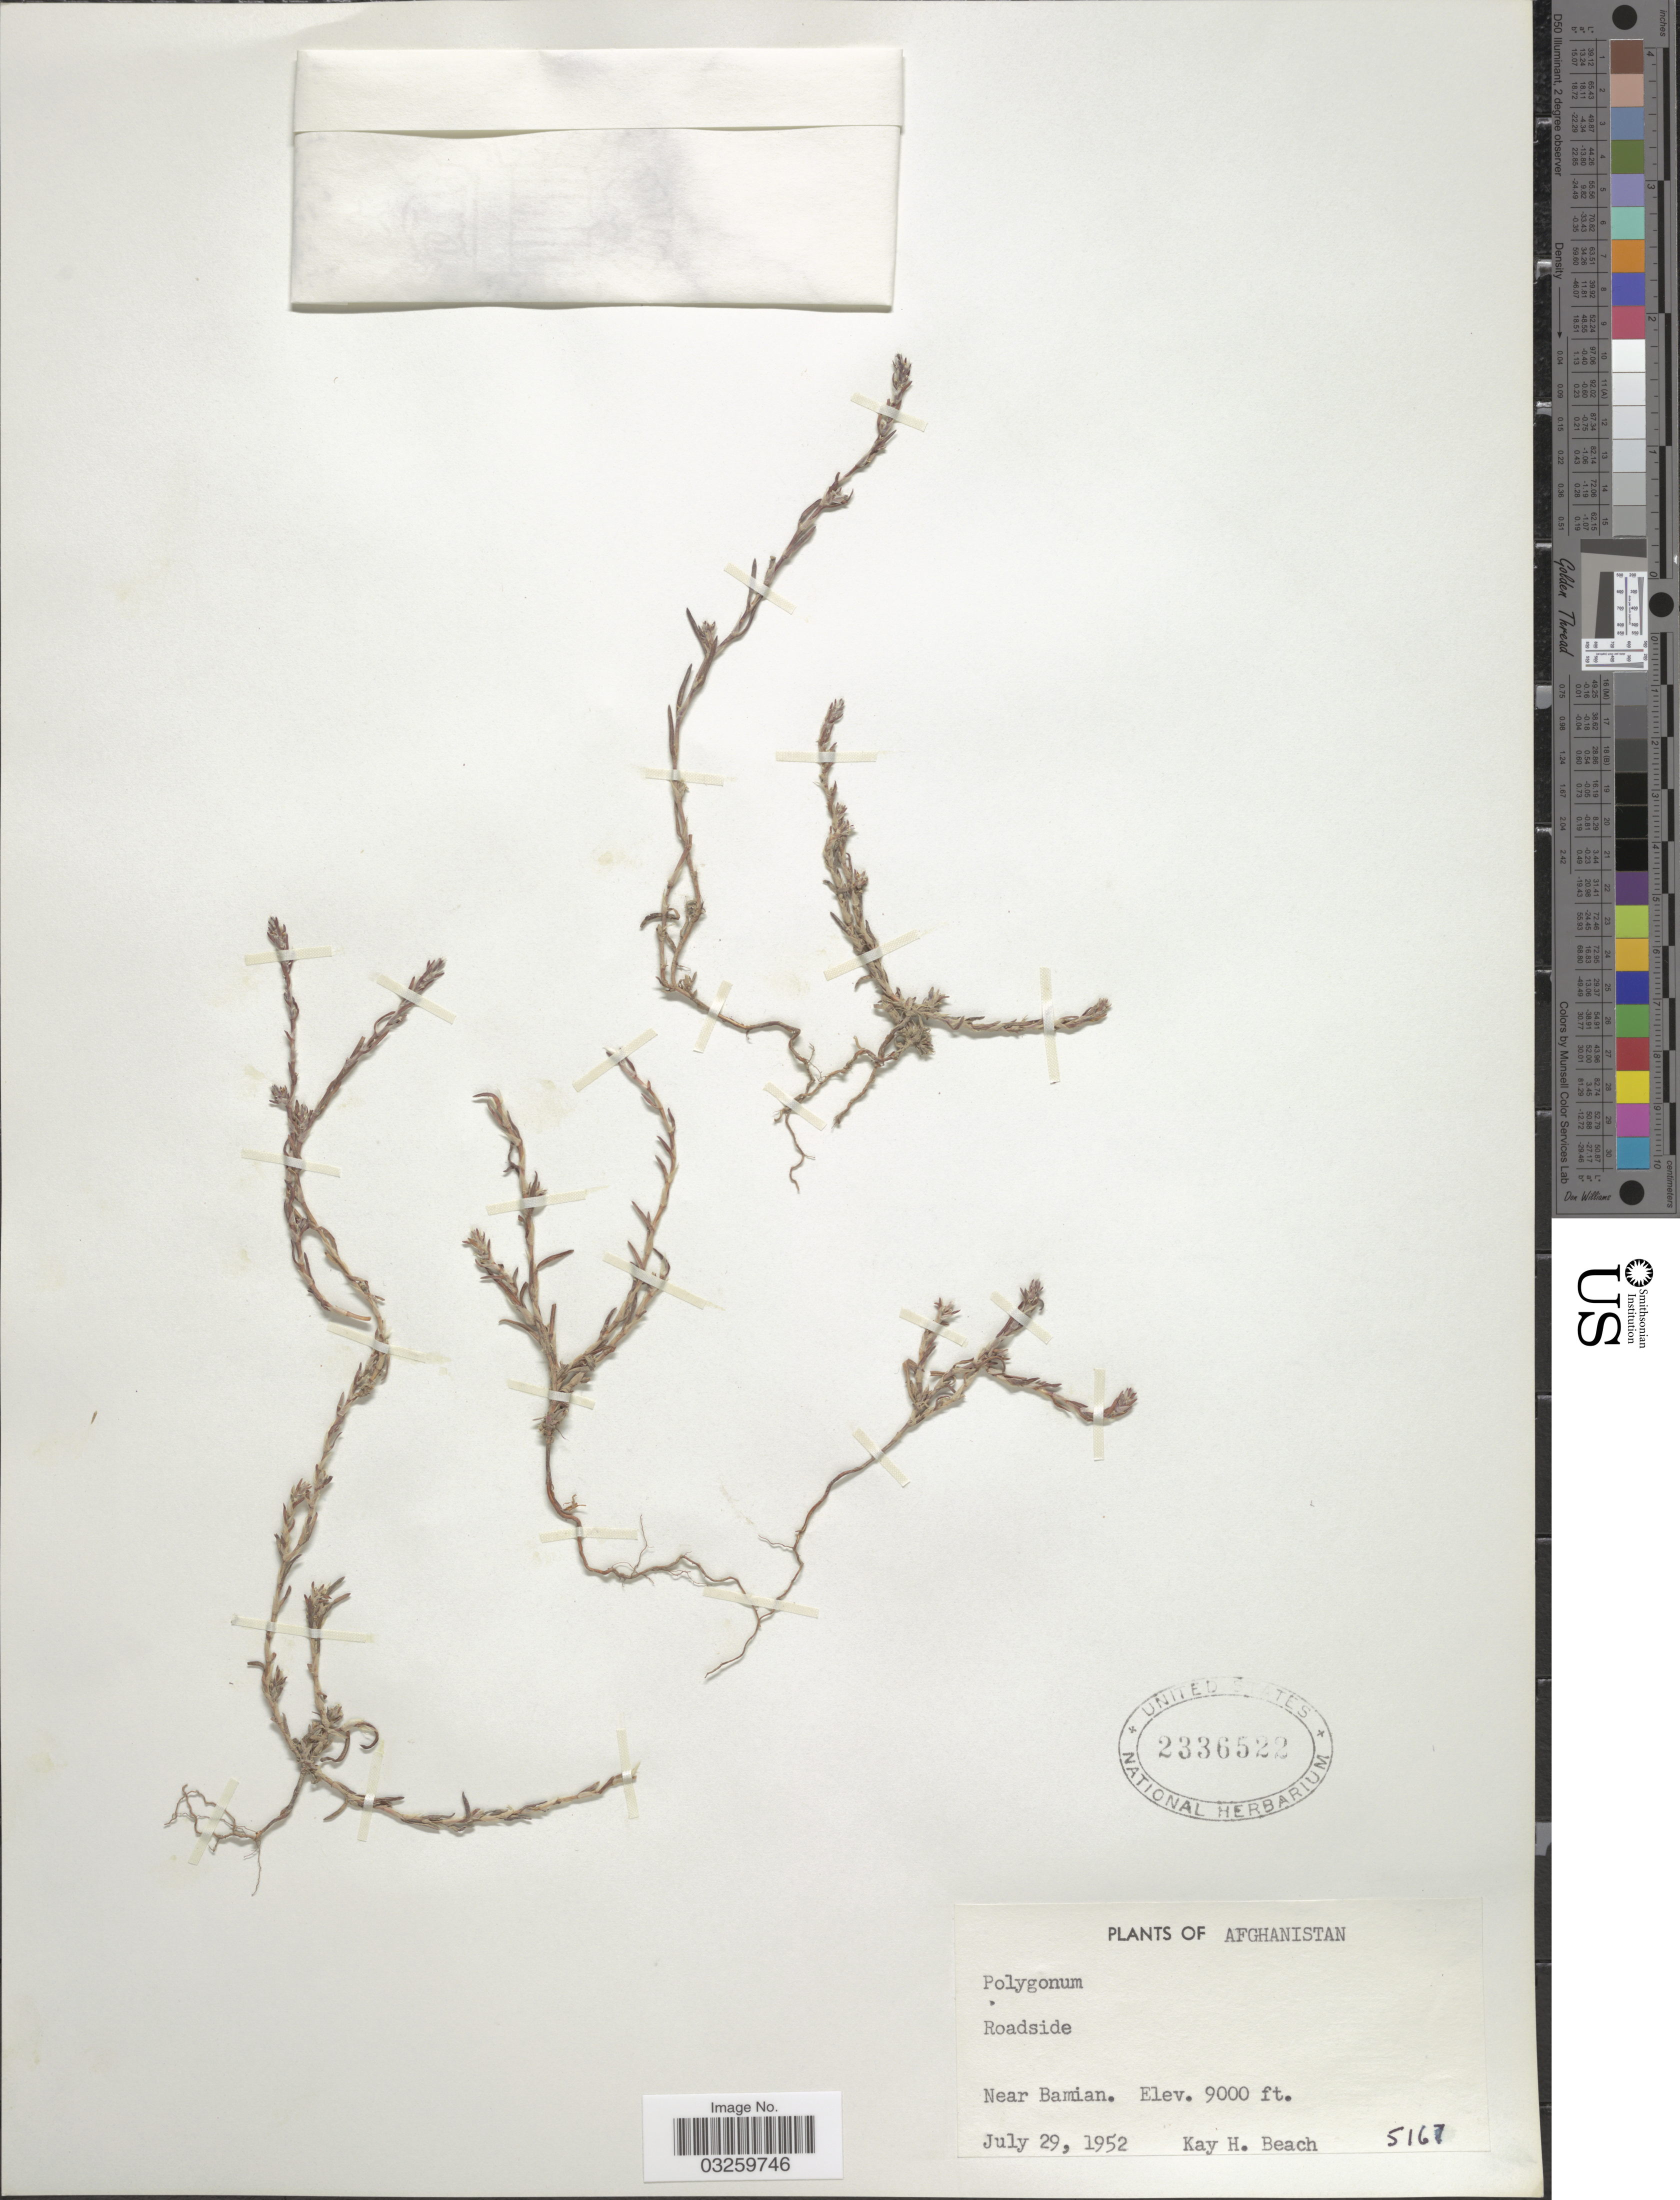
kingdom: Plantae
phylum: Tracheophyta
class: Magnoliopsida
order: Caryophyllales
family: Polygonaceae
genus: Polygonum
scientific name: Polygonum sp.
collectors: K. H. Beach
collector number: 5168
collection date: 1952-07-29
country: Afghanistan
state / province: Bamian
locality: Roadside. Near Bamian.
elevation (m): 2743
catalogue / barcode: US 2336522